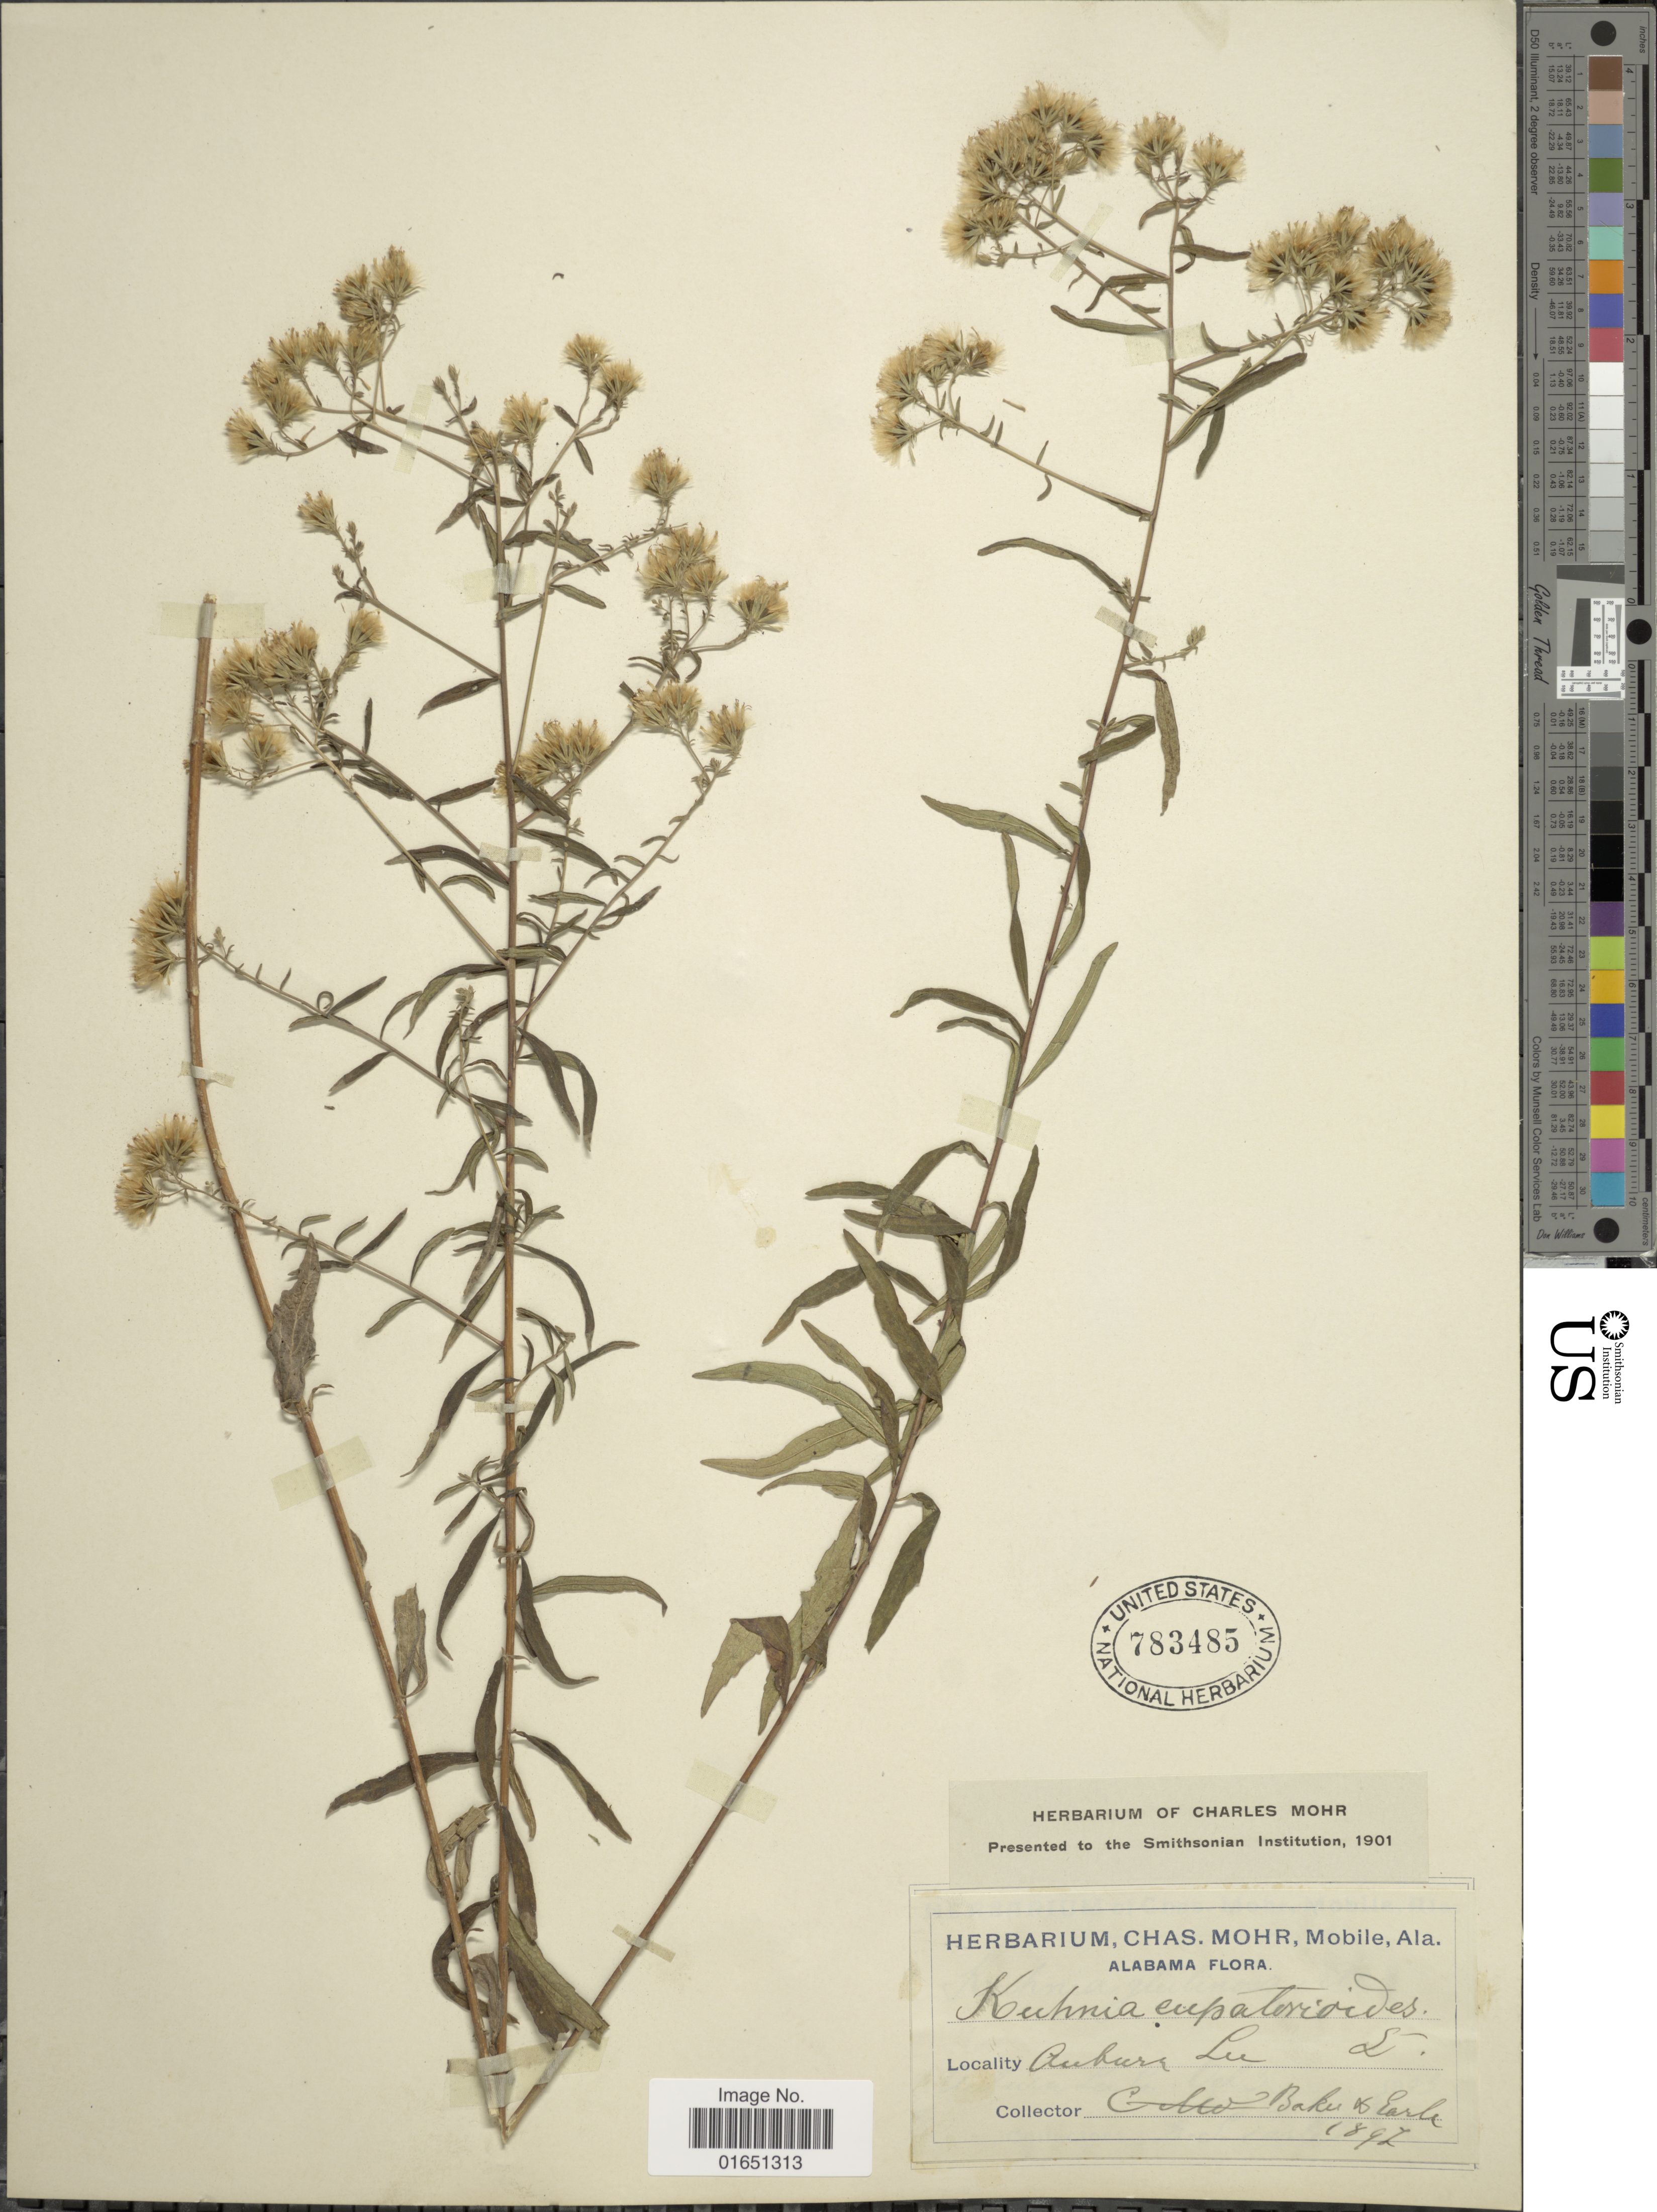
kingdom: Plantae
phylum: Tracheophyta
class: Magnoliopsida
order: Asterales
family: Asteraceae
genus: Brickellia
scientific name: Brickellia mosieri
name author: (Small) Shinners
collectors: -- Baker & -. Earle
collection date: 1897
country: United States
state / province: Alabama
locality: Auburn Lee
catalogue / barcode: US 783485